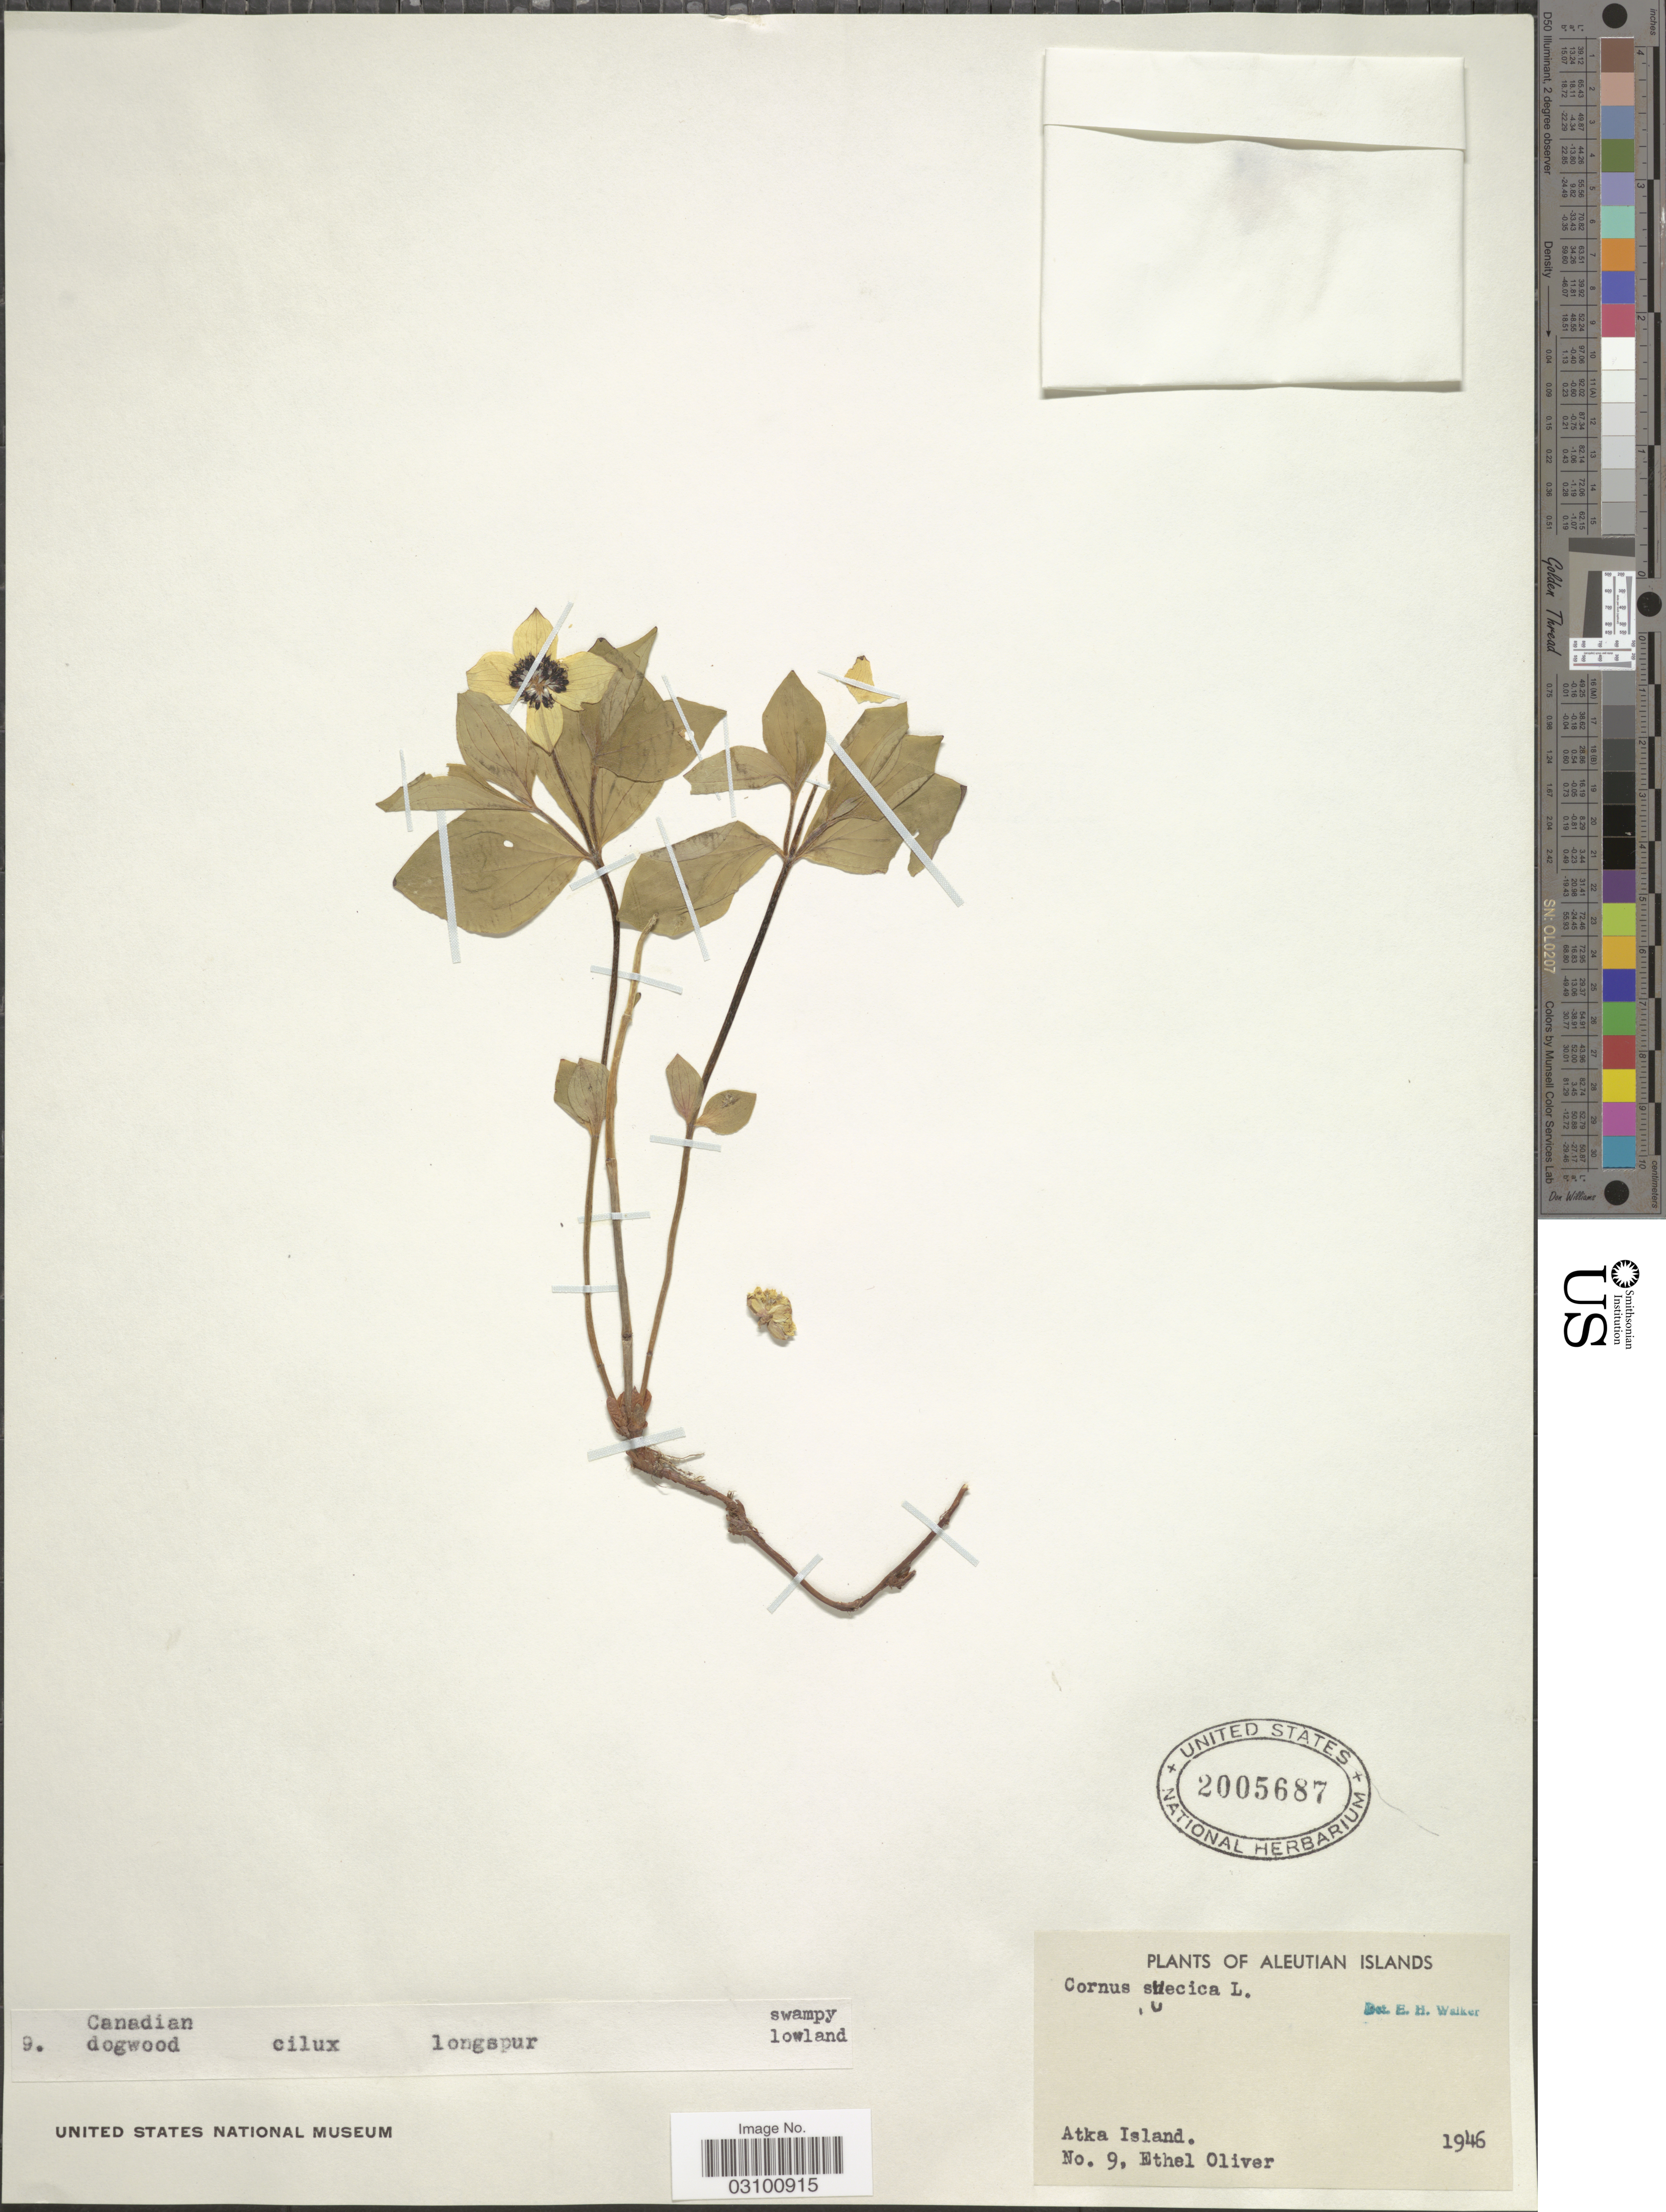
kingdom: Plantae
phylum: Tracheophyta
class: Magnoliopsida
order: Cornales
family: Cornaceae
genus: Cornus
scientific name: Cornus suecica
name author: L.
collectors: E. Oliver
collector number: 9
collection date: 1946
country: United States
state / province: Alaska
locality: Aleutian Islands. Atka Island.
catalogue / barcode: US 2005687